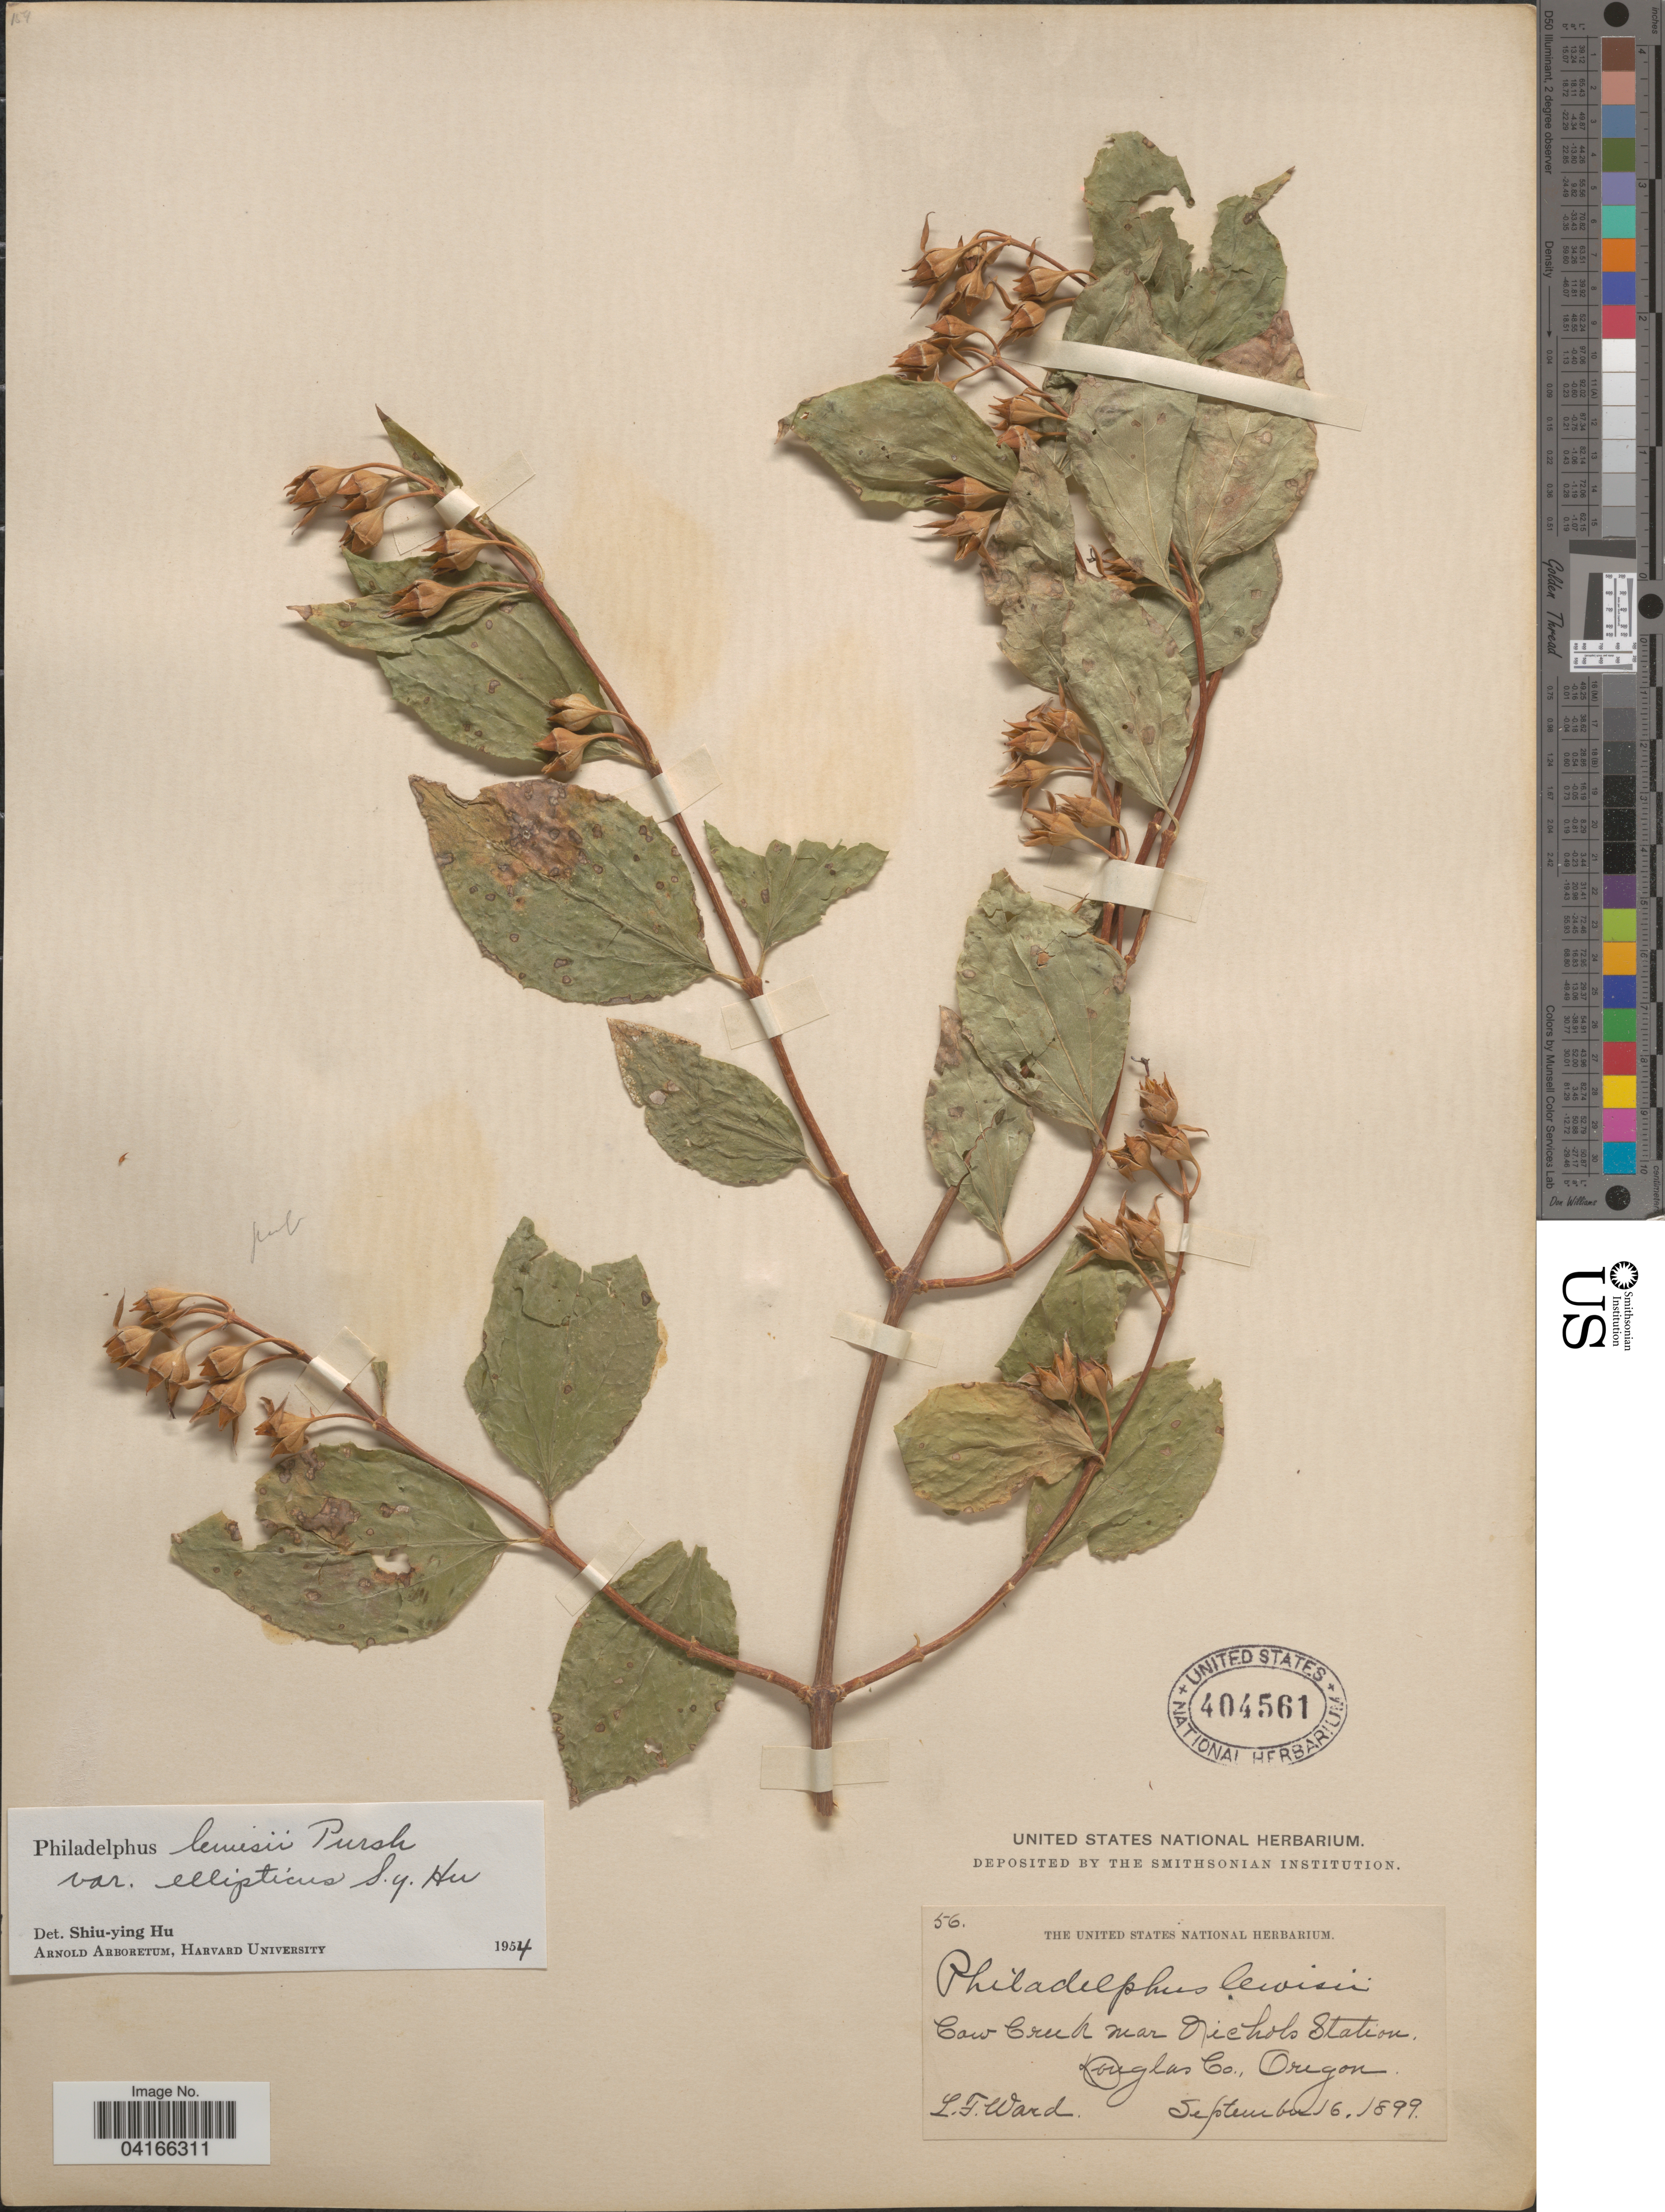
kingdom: Plantae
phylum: Tracheophyta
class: Magnoliopsida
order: Cornales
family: Hydrangeaceae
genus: Philadelphus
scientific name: Philadelphus lewisii var. ellipticus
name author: S.Y. Hu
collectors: L. Ward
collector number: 56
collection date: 1899-09-16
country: United States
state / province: Oregon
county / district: Douglas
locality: Cow Creek near Nichols Station. Douglas Co.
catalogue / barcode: US 404561